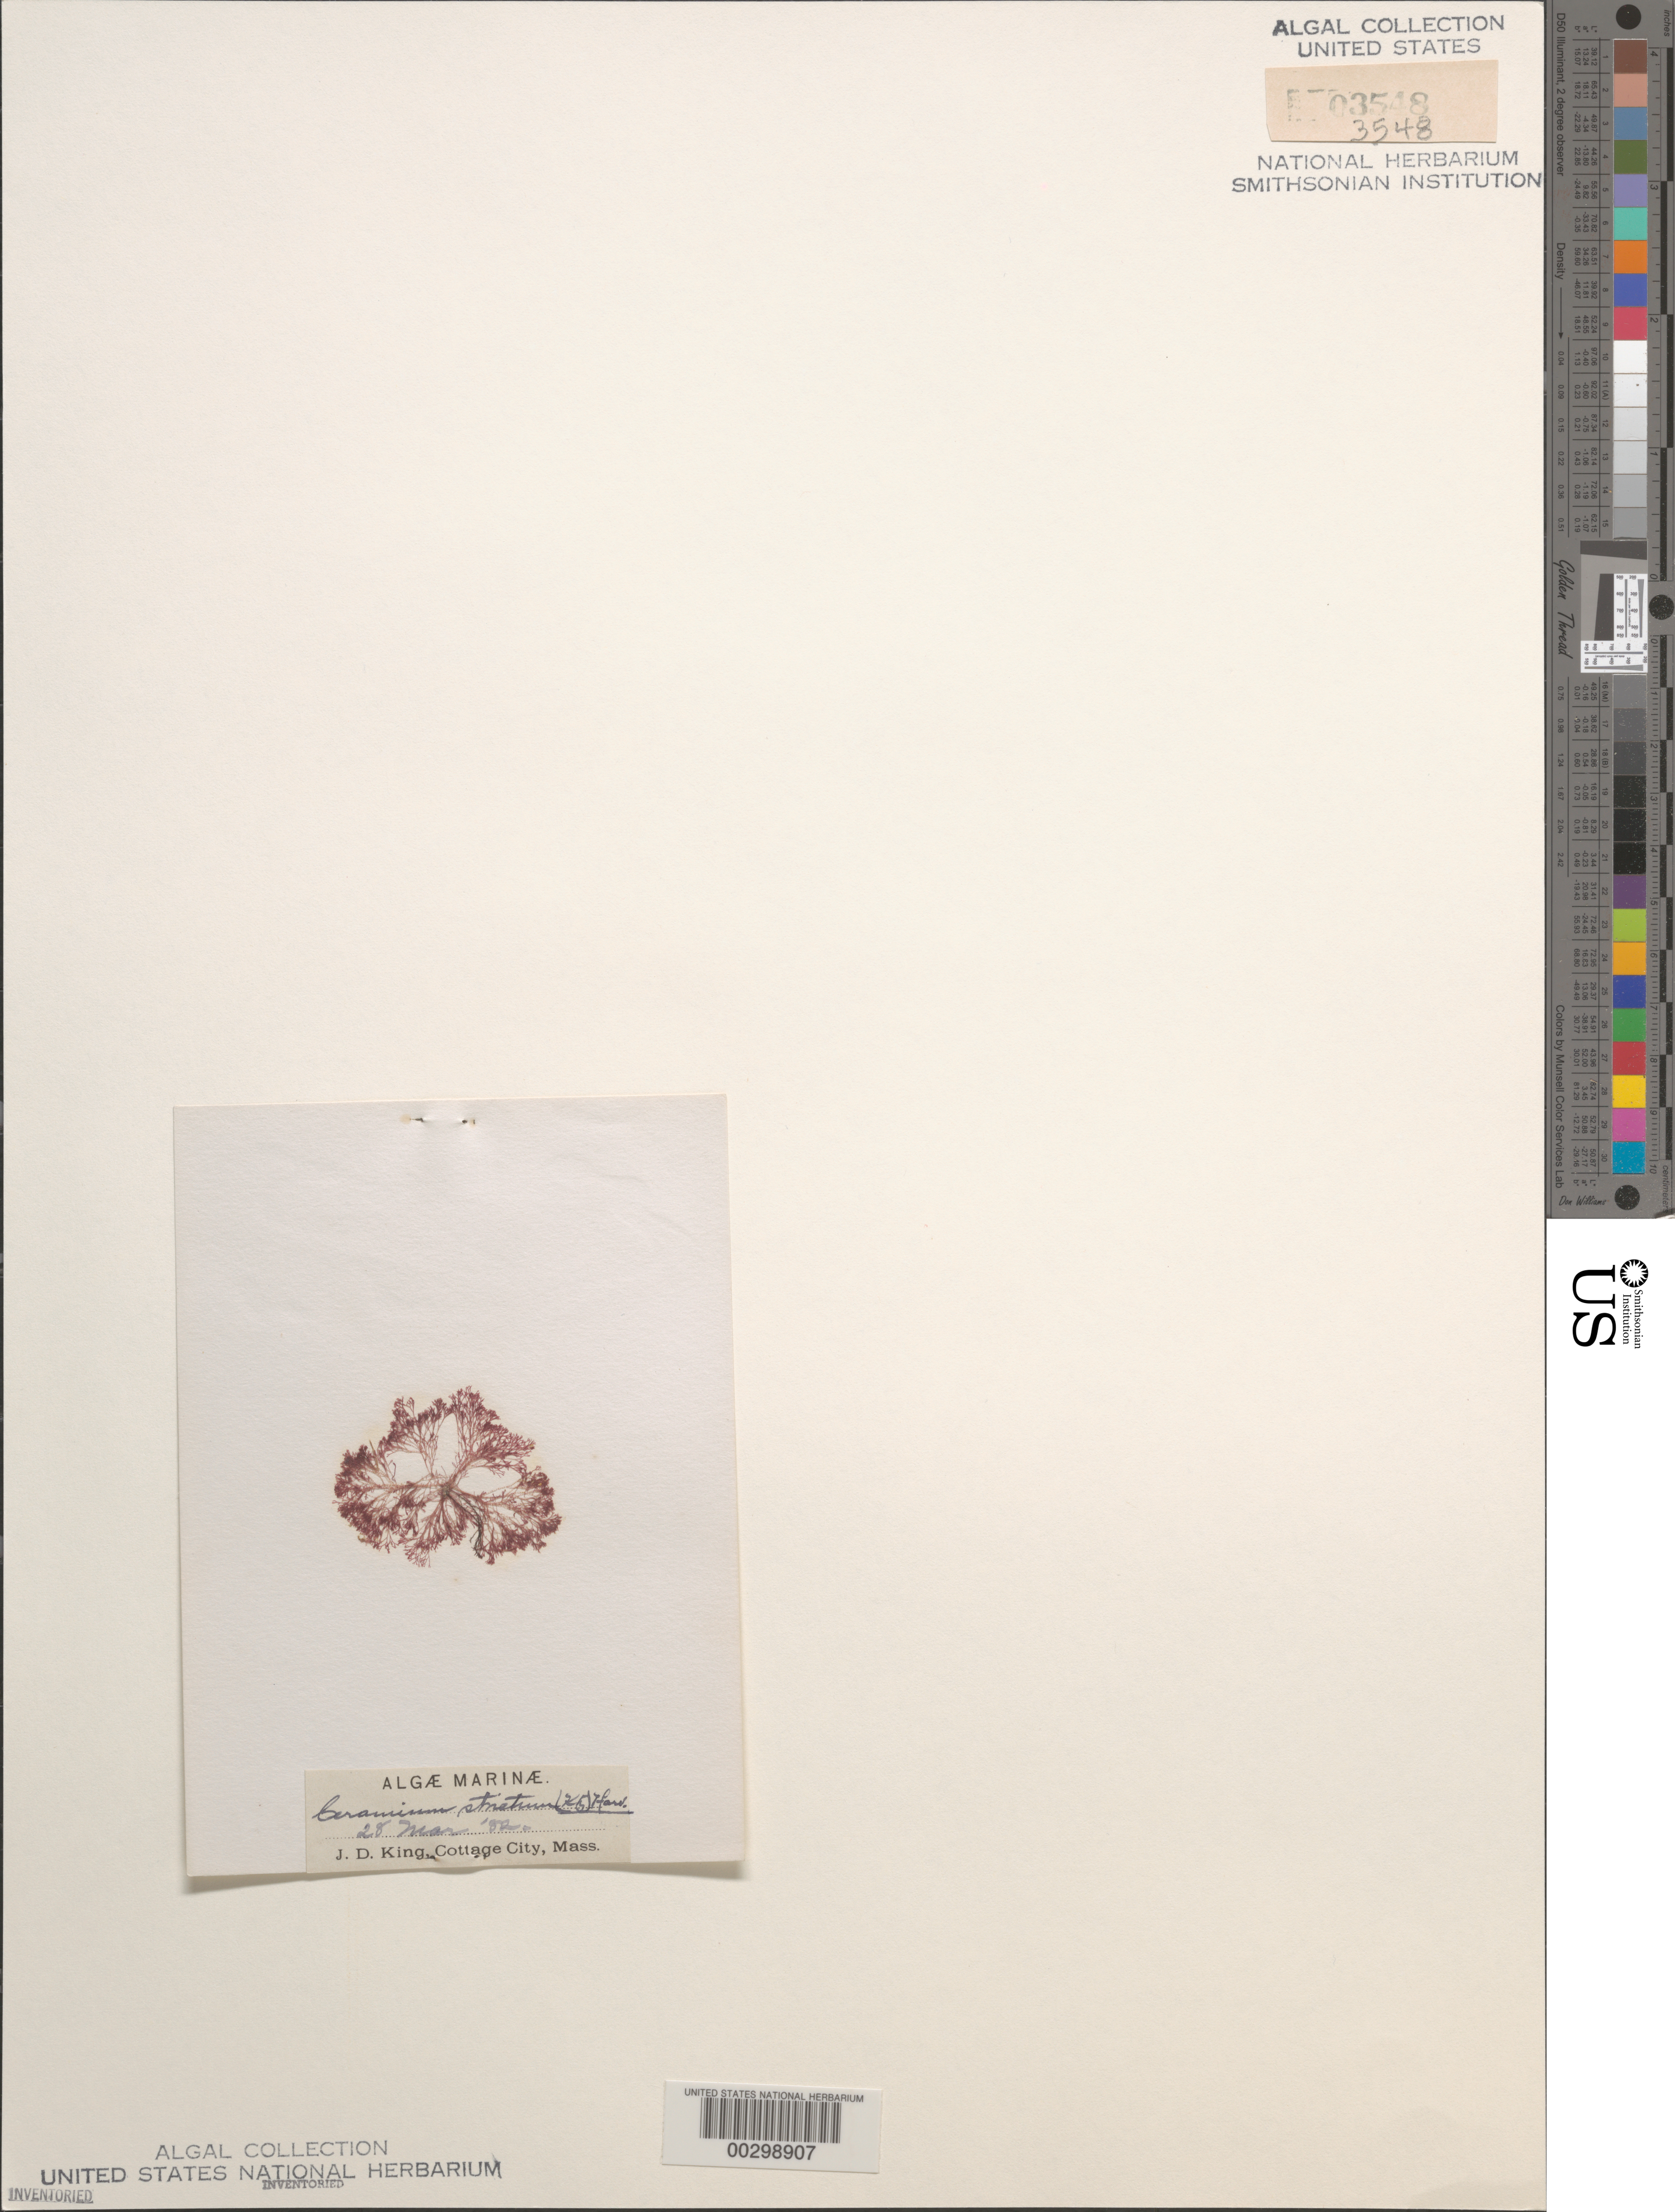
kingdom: Plantae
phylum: Rhodophyta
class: Florideophyceae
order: Ceramiales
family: Ceramiaceae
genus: Ceramium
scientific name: Ceramium strictum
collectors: J. D. King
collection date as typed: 28 Mar 1882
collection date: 1882-03-28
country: United States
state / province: Massachusetts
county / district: Dukes County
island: Martha's Vineyard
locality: Cottage City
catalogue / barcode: US 3548